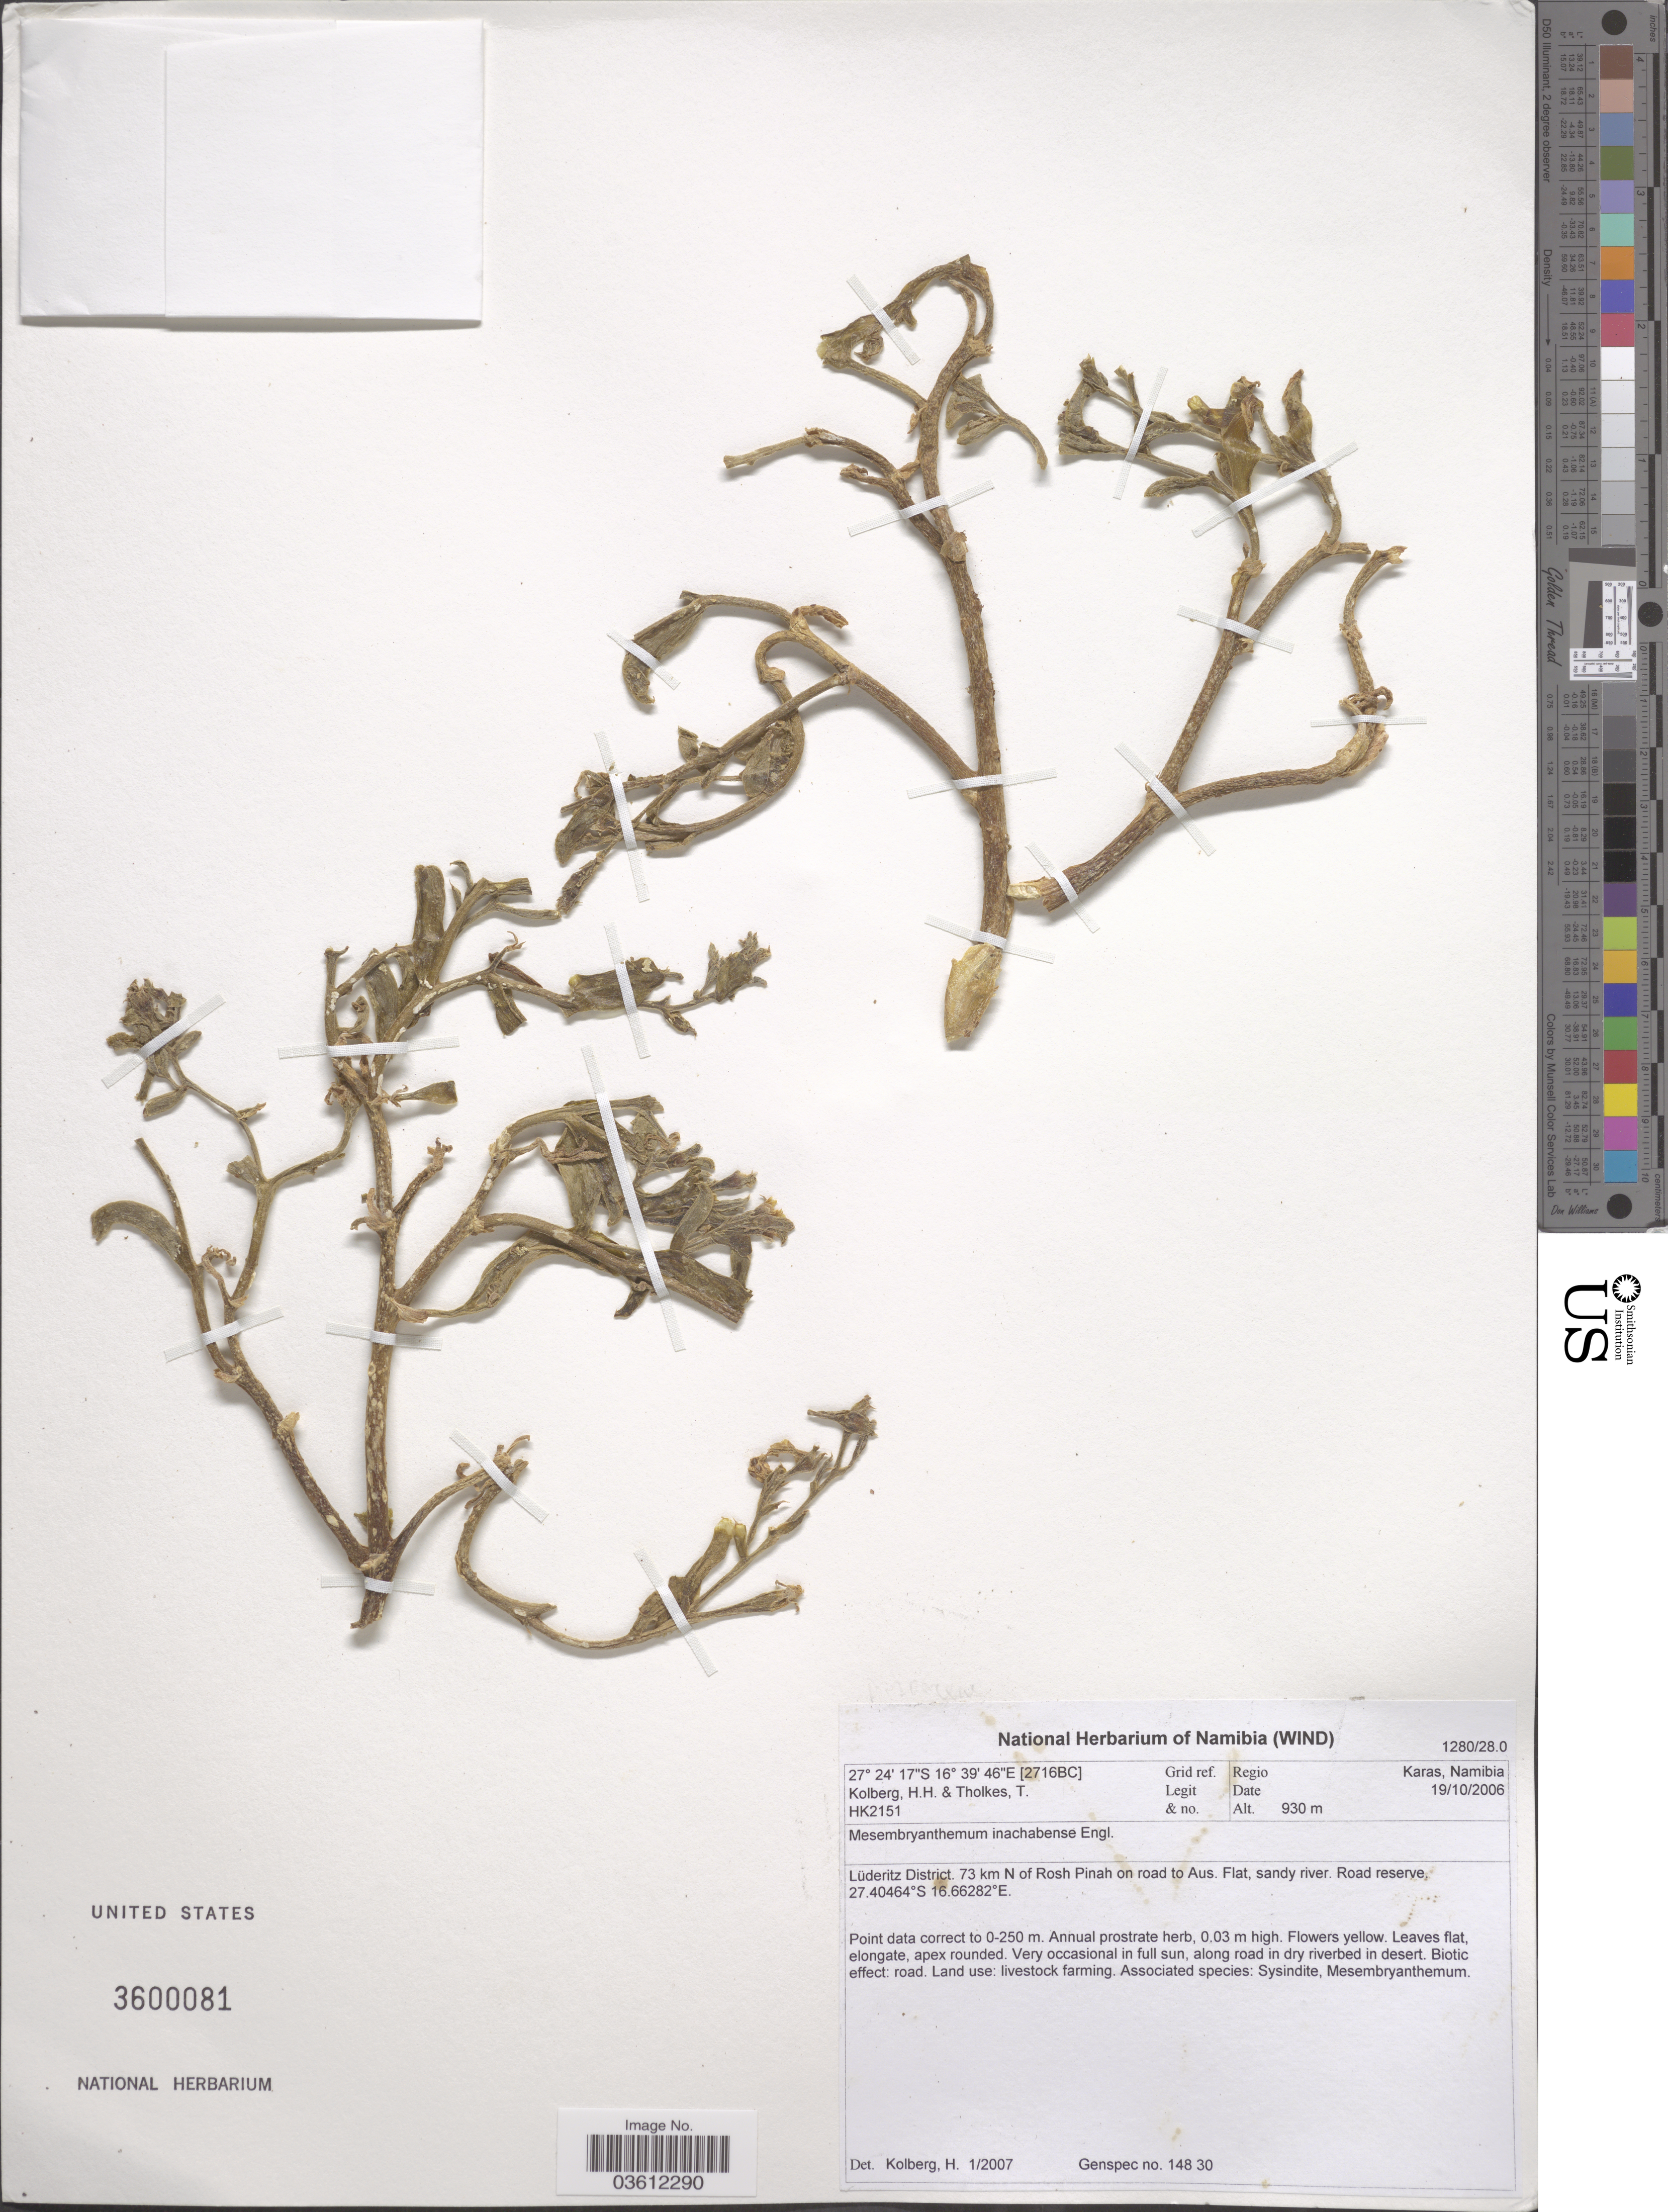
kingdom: Plantae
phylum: Tracheophyta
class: Magnoliopsida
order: Caryophyllales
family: Aizoaceae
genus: Mesembryanthemum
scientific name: Mesembryanthemum inachabense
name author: Engl.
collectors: H. H. Kolberg & T. Tholkes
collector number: HK2151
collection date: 2006-10-19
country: Namibia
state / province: Karas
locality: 2716BC Grid ref. Lüderitz District. 73 km N of Rosh Pinah on road to Aus.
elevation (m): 930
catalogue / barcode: US 3600081